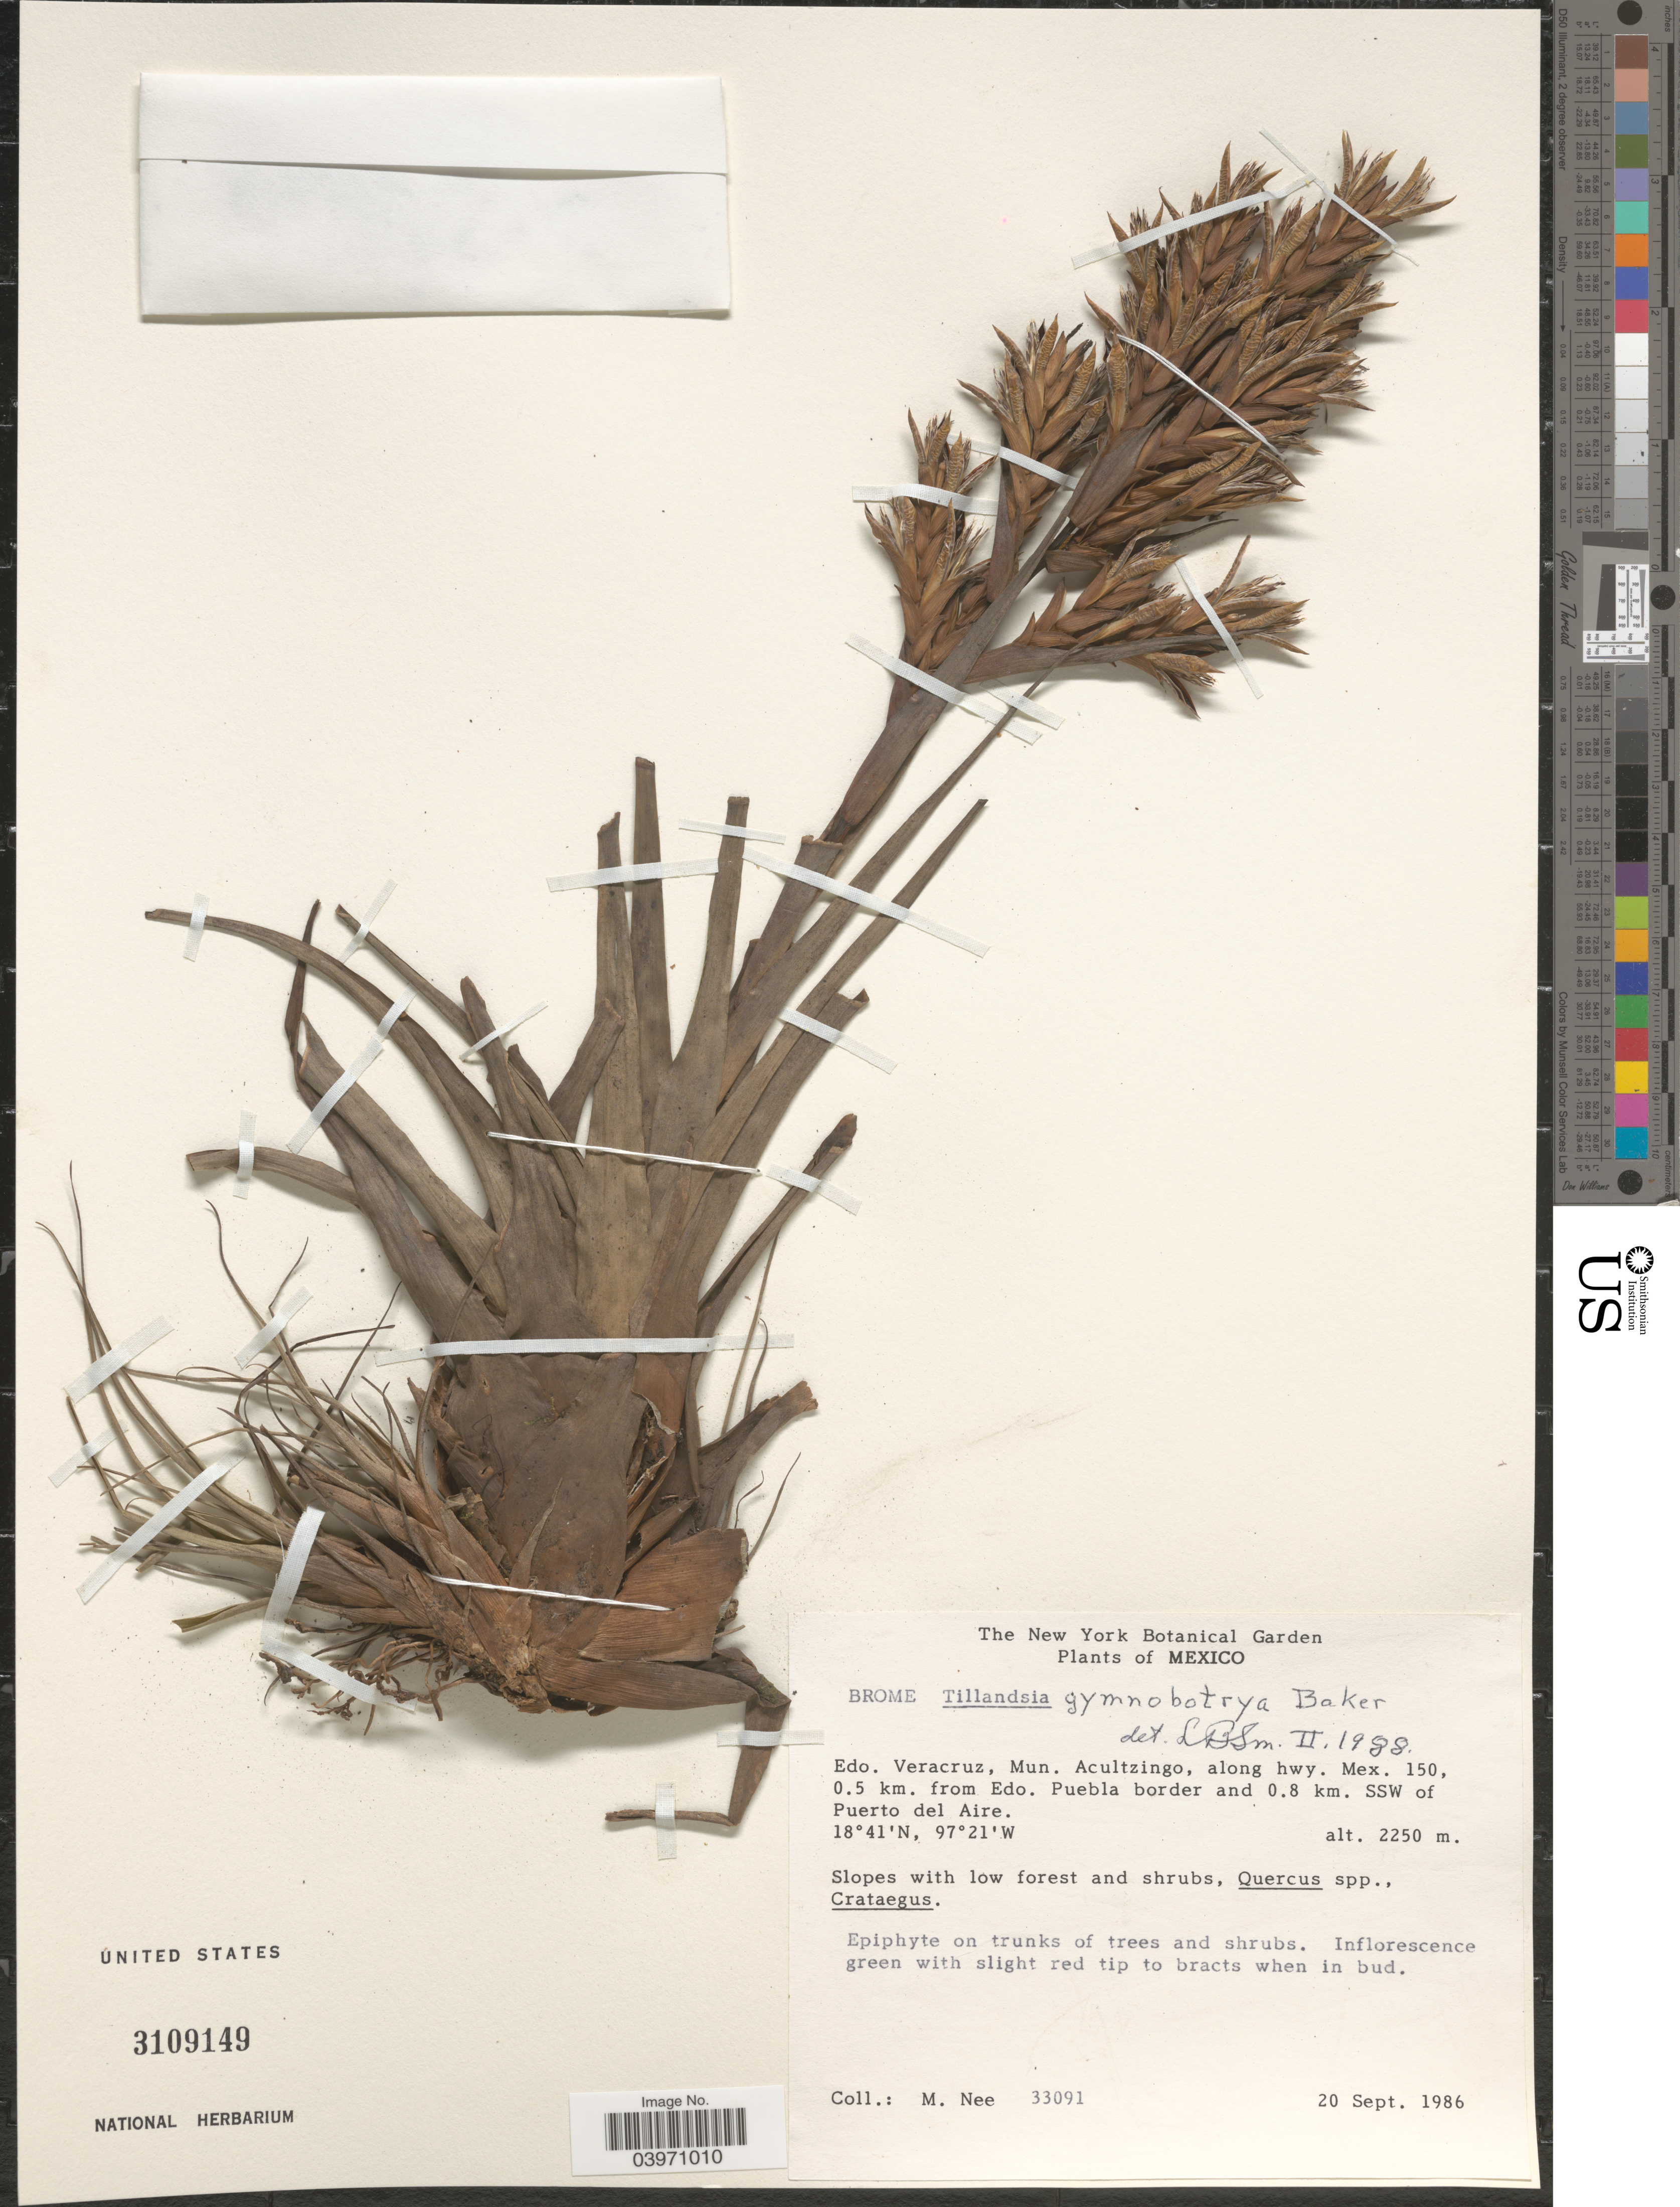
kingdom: Plantae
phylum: Tracheophyta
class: Liliopsida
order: Poales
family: Bromeliaceae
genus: Tillandsia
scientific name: Tillandsia gymnobotrya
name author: Baker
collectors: M. Nee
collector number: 33091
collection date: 1986-09-20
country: Mexico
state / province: Veracruz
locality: Mun. Acultzingo, along hwy. Mex. 150, 0.5 km. from Edo. Puebla border and 0.8 km. SSW of Puerto del Aire.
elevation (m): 2250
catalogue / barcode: US 3109149